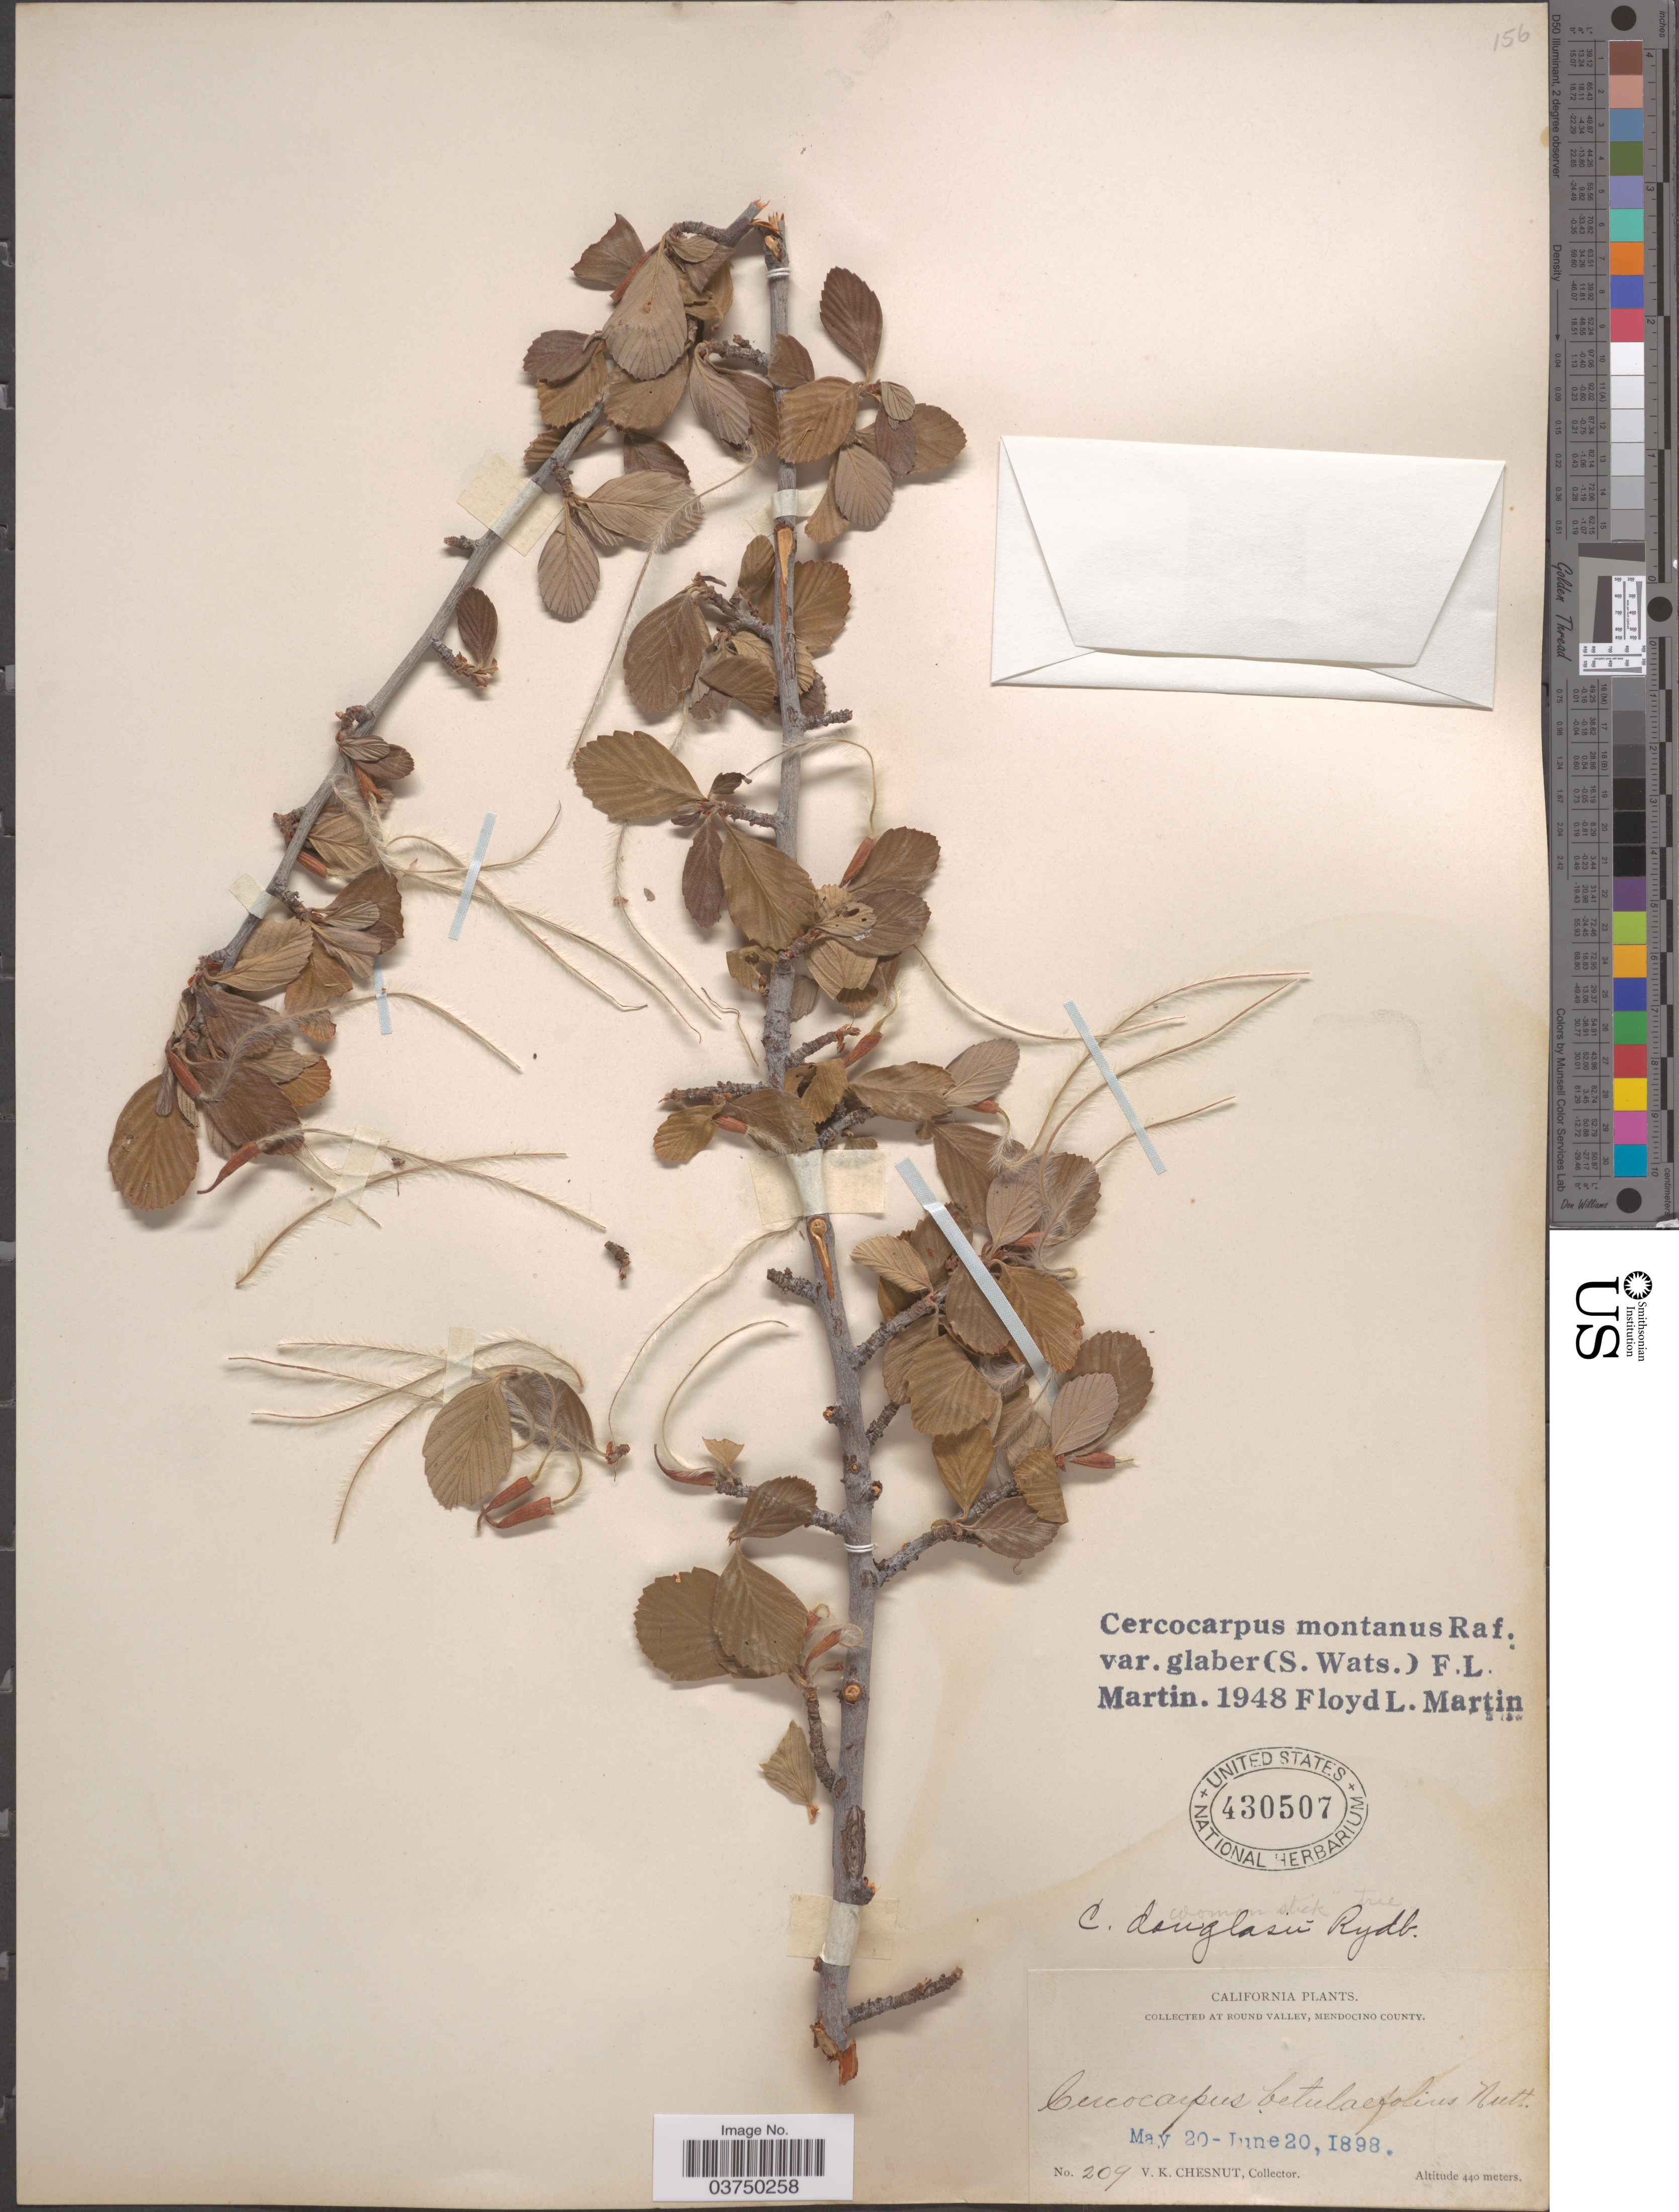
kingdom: Plantae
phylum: Tracheophyta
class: Magnoliopsida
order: Rosales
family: Rosaceae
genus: Cercocarpus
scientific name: Cercocarpus montanus var. glaber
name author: (S. Watson) F.L. Martin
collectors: V. Chesnut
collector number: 209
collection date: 1898-05-20/1898-06-20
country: United States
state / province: California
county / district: Mendocino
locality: Round Valley, Mendocino County.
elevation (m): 440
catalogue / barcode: US 430507